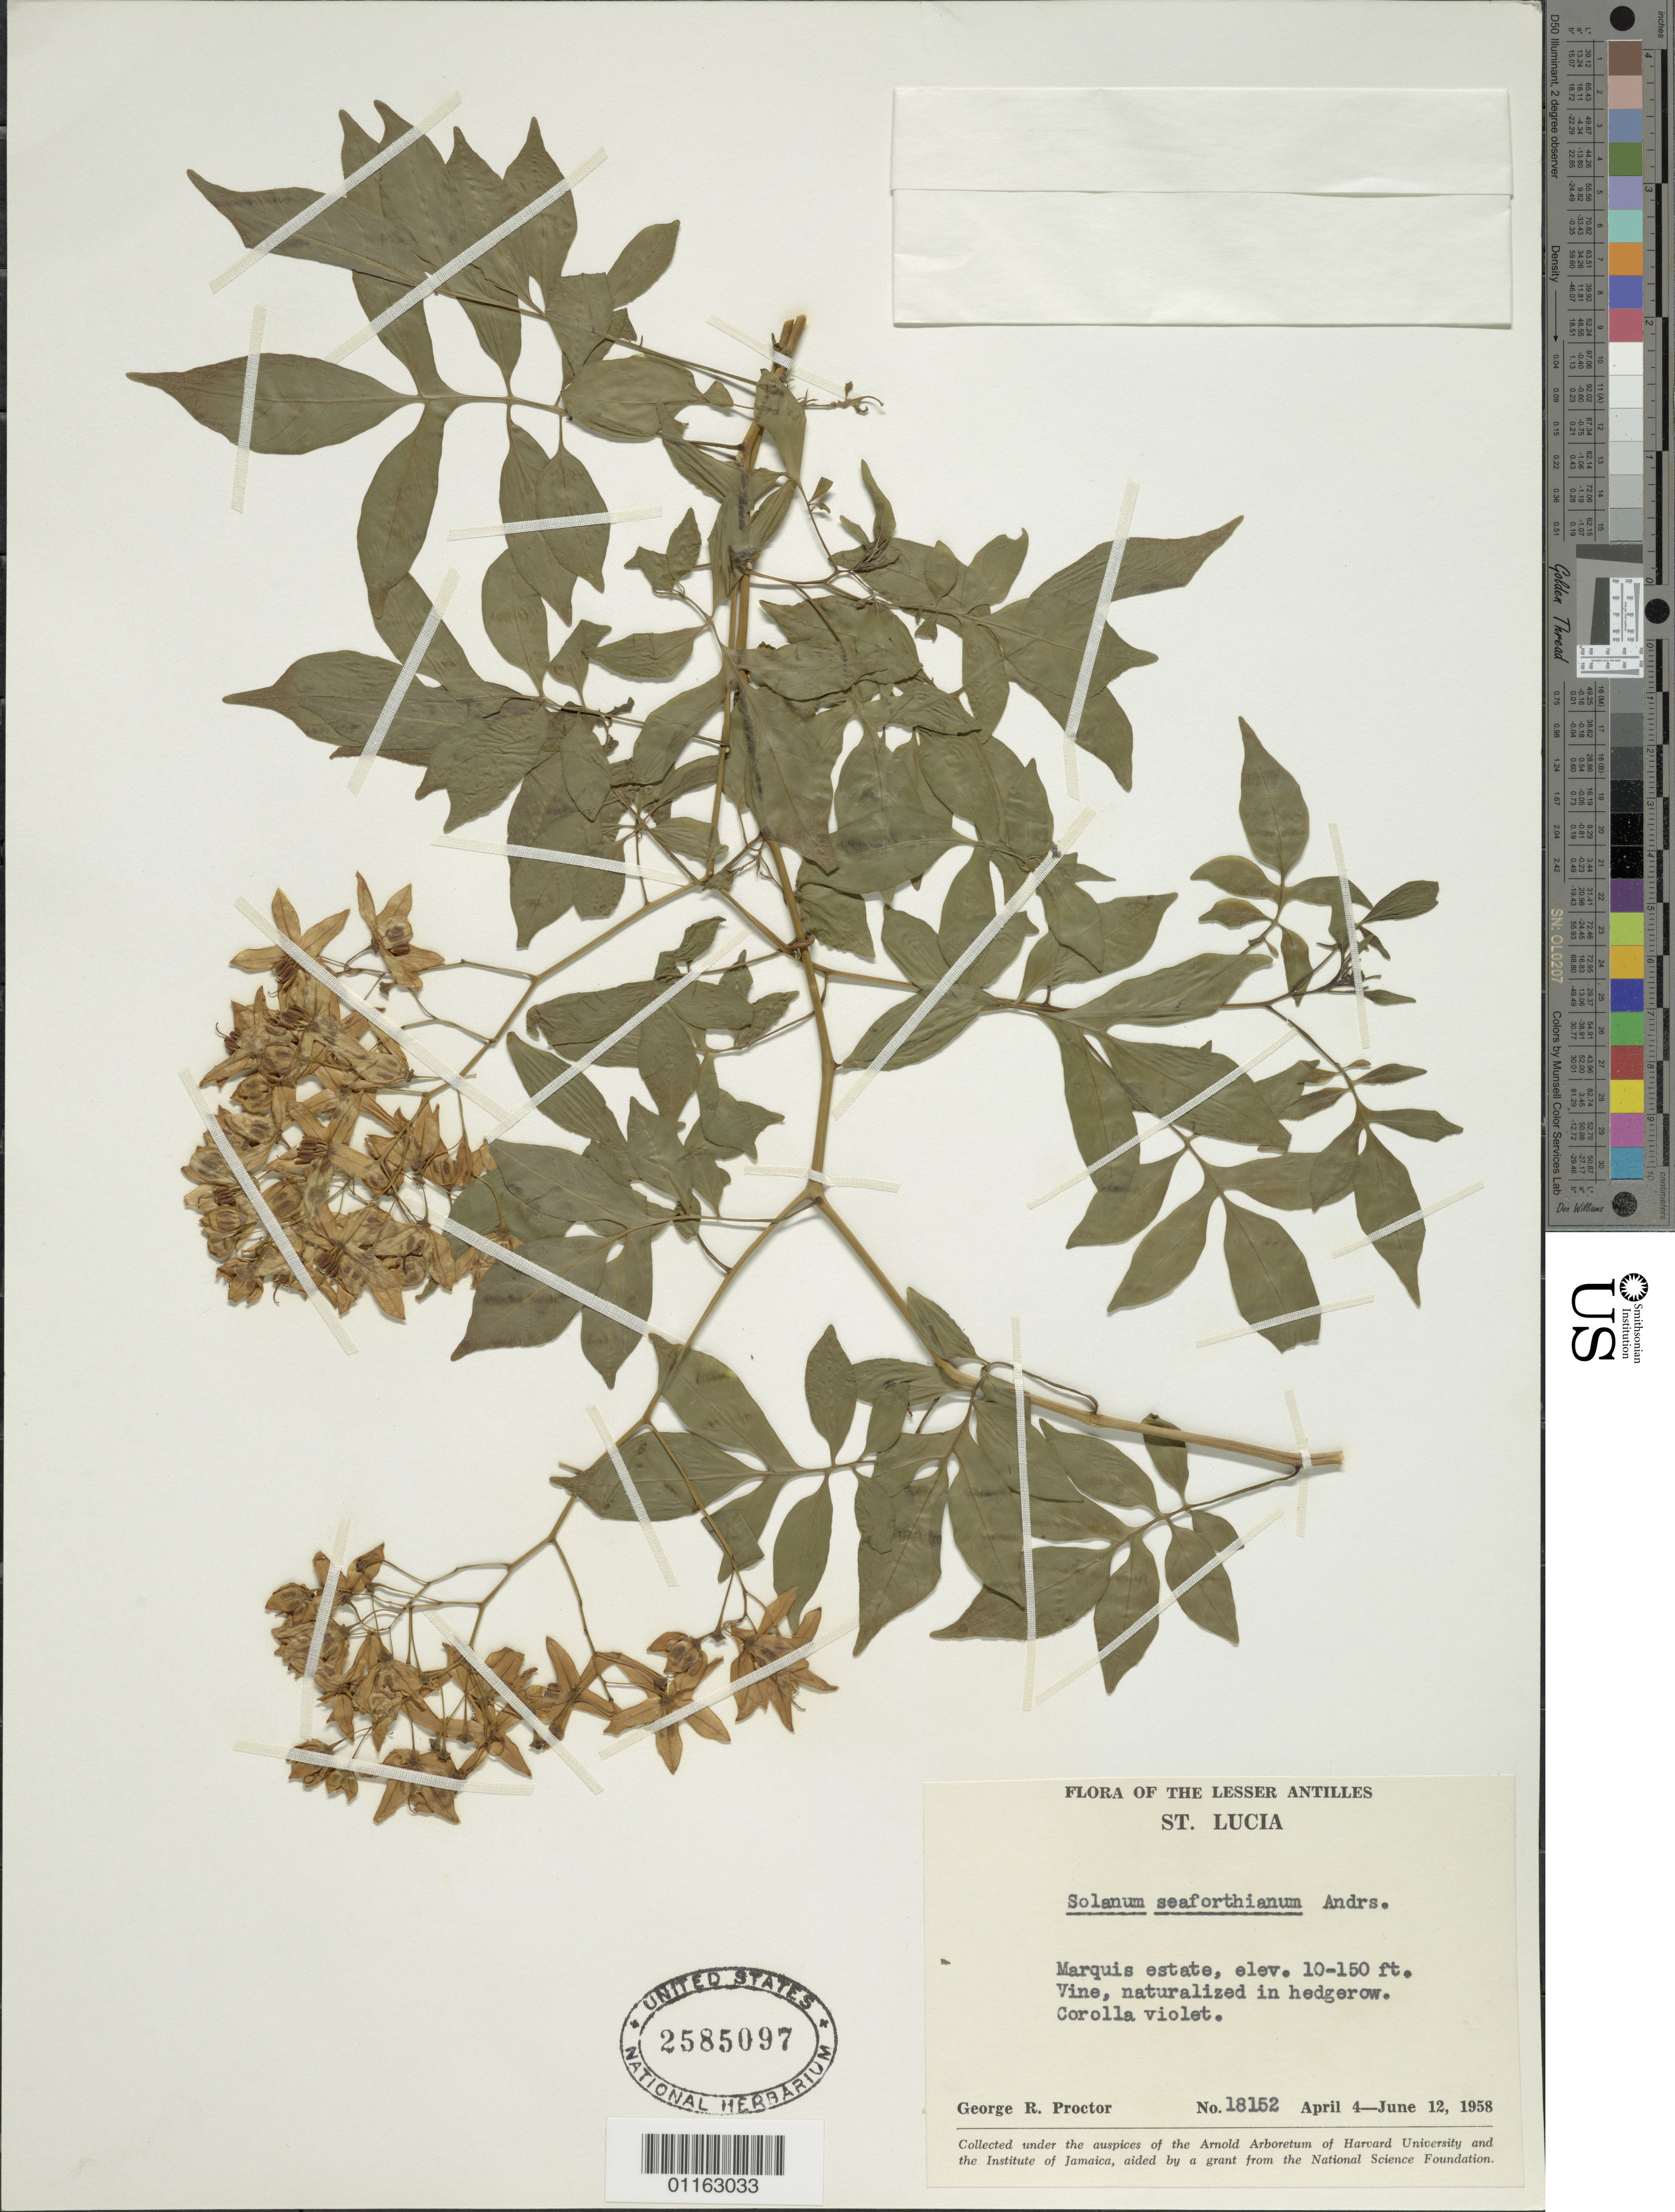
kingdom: Plantae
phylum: Tracheophyta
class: Magnoliopsida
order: Solanales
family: Solanaceae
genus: Solanum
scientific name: Solanum seaforthianum var. seaforthianum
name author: Andrews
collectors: G. R. Proctor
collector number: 18152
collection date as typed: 04 Apr 1958 to 12 Jun 1958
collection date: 1958-04-04/1958-06-12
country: St. Lucia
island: St. Lucia I.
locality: Marquis Estate; naturalized in hedgerow.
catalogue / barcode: US 2585097